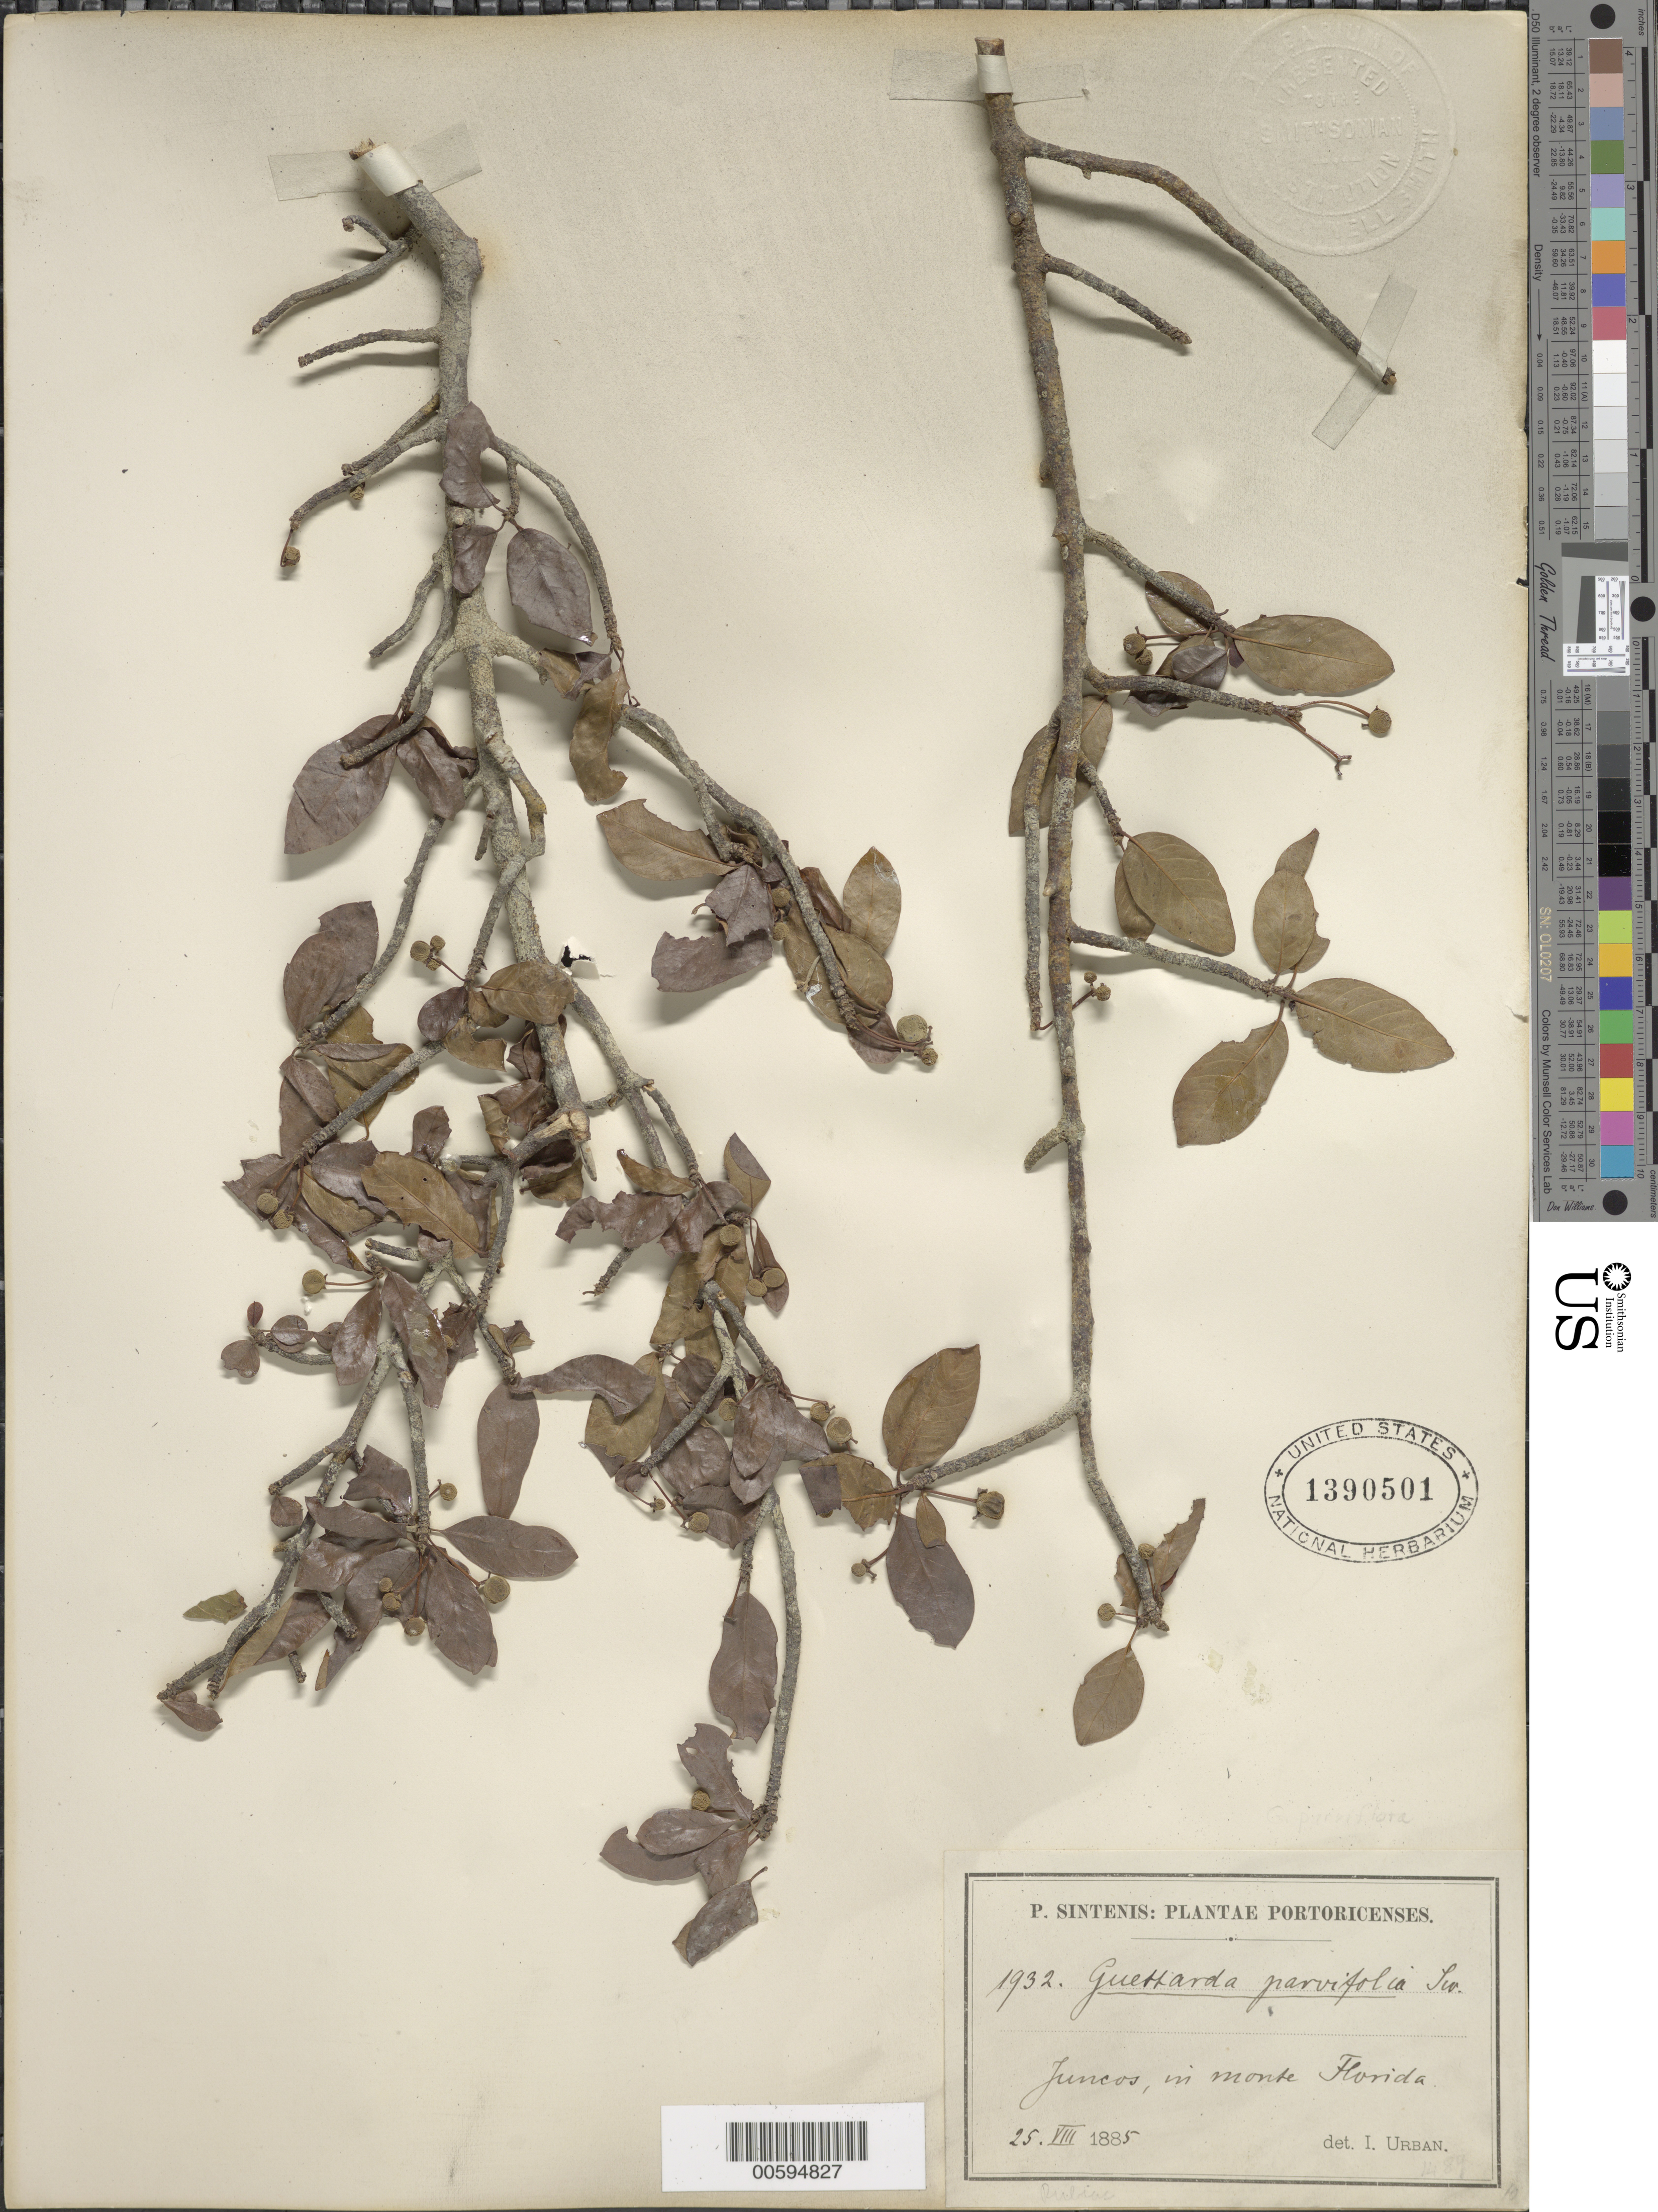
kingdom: Plantae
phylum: Tracheophyta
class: Magnoliopsida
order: Gentianales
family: Rubiaceae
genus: Guettarda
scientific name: Guettarda odorata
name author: (Jacq.) Lam.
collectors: P. Sintenis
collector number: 1932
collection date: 1885-08-25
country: Puerto Rico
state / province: Juncos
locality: Juncos, in monte Florida, Portoricenses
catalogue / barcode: US 1390501